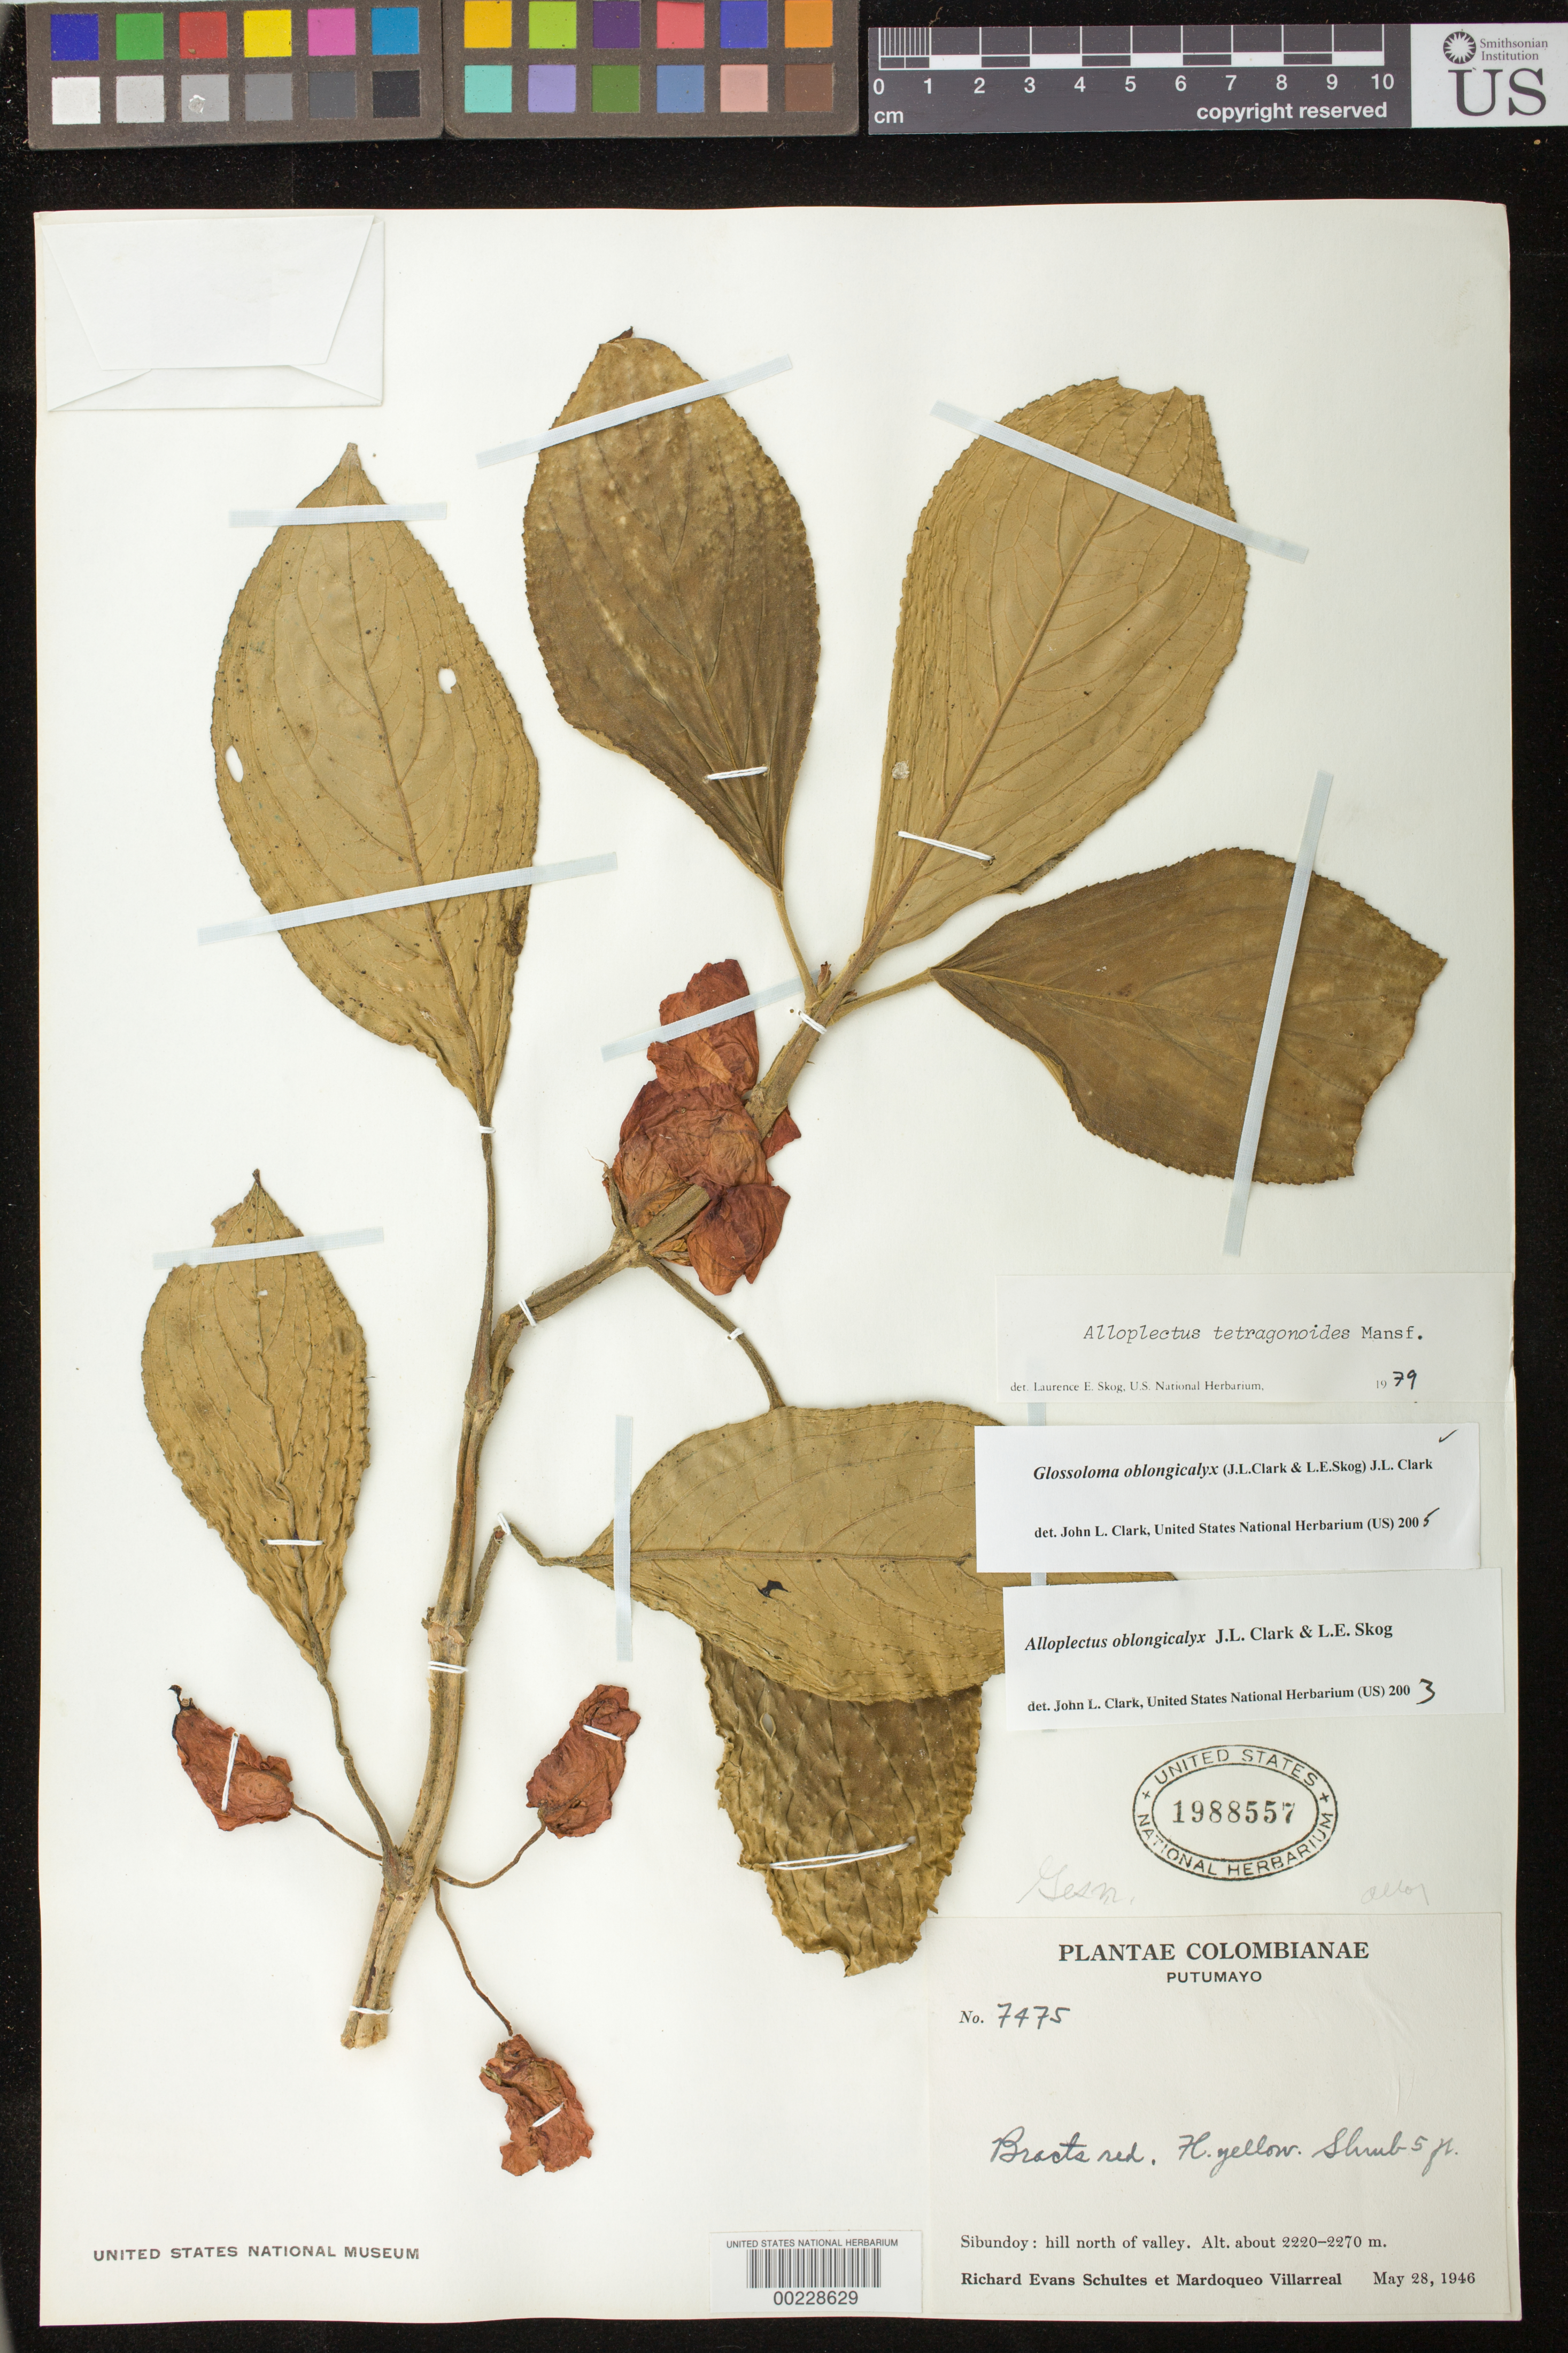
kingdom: Plantae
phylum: Tracheophyta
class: Magnoliopsida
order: Lamiales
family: Gesneriaceae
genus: Glossoloma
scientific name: Glossoloma oblongicalyx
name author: (J.L. Clark & L.E. Skog) J.L. Clark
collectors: R. E. Schultes & M. Villarreal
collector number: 7475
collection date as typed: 28 May 1946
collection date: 1946-05-28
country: Colombia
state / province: Putumayo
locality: Sibundoy, hill N of valley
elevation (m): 2220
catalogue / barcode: US 1988557